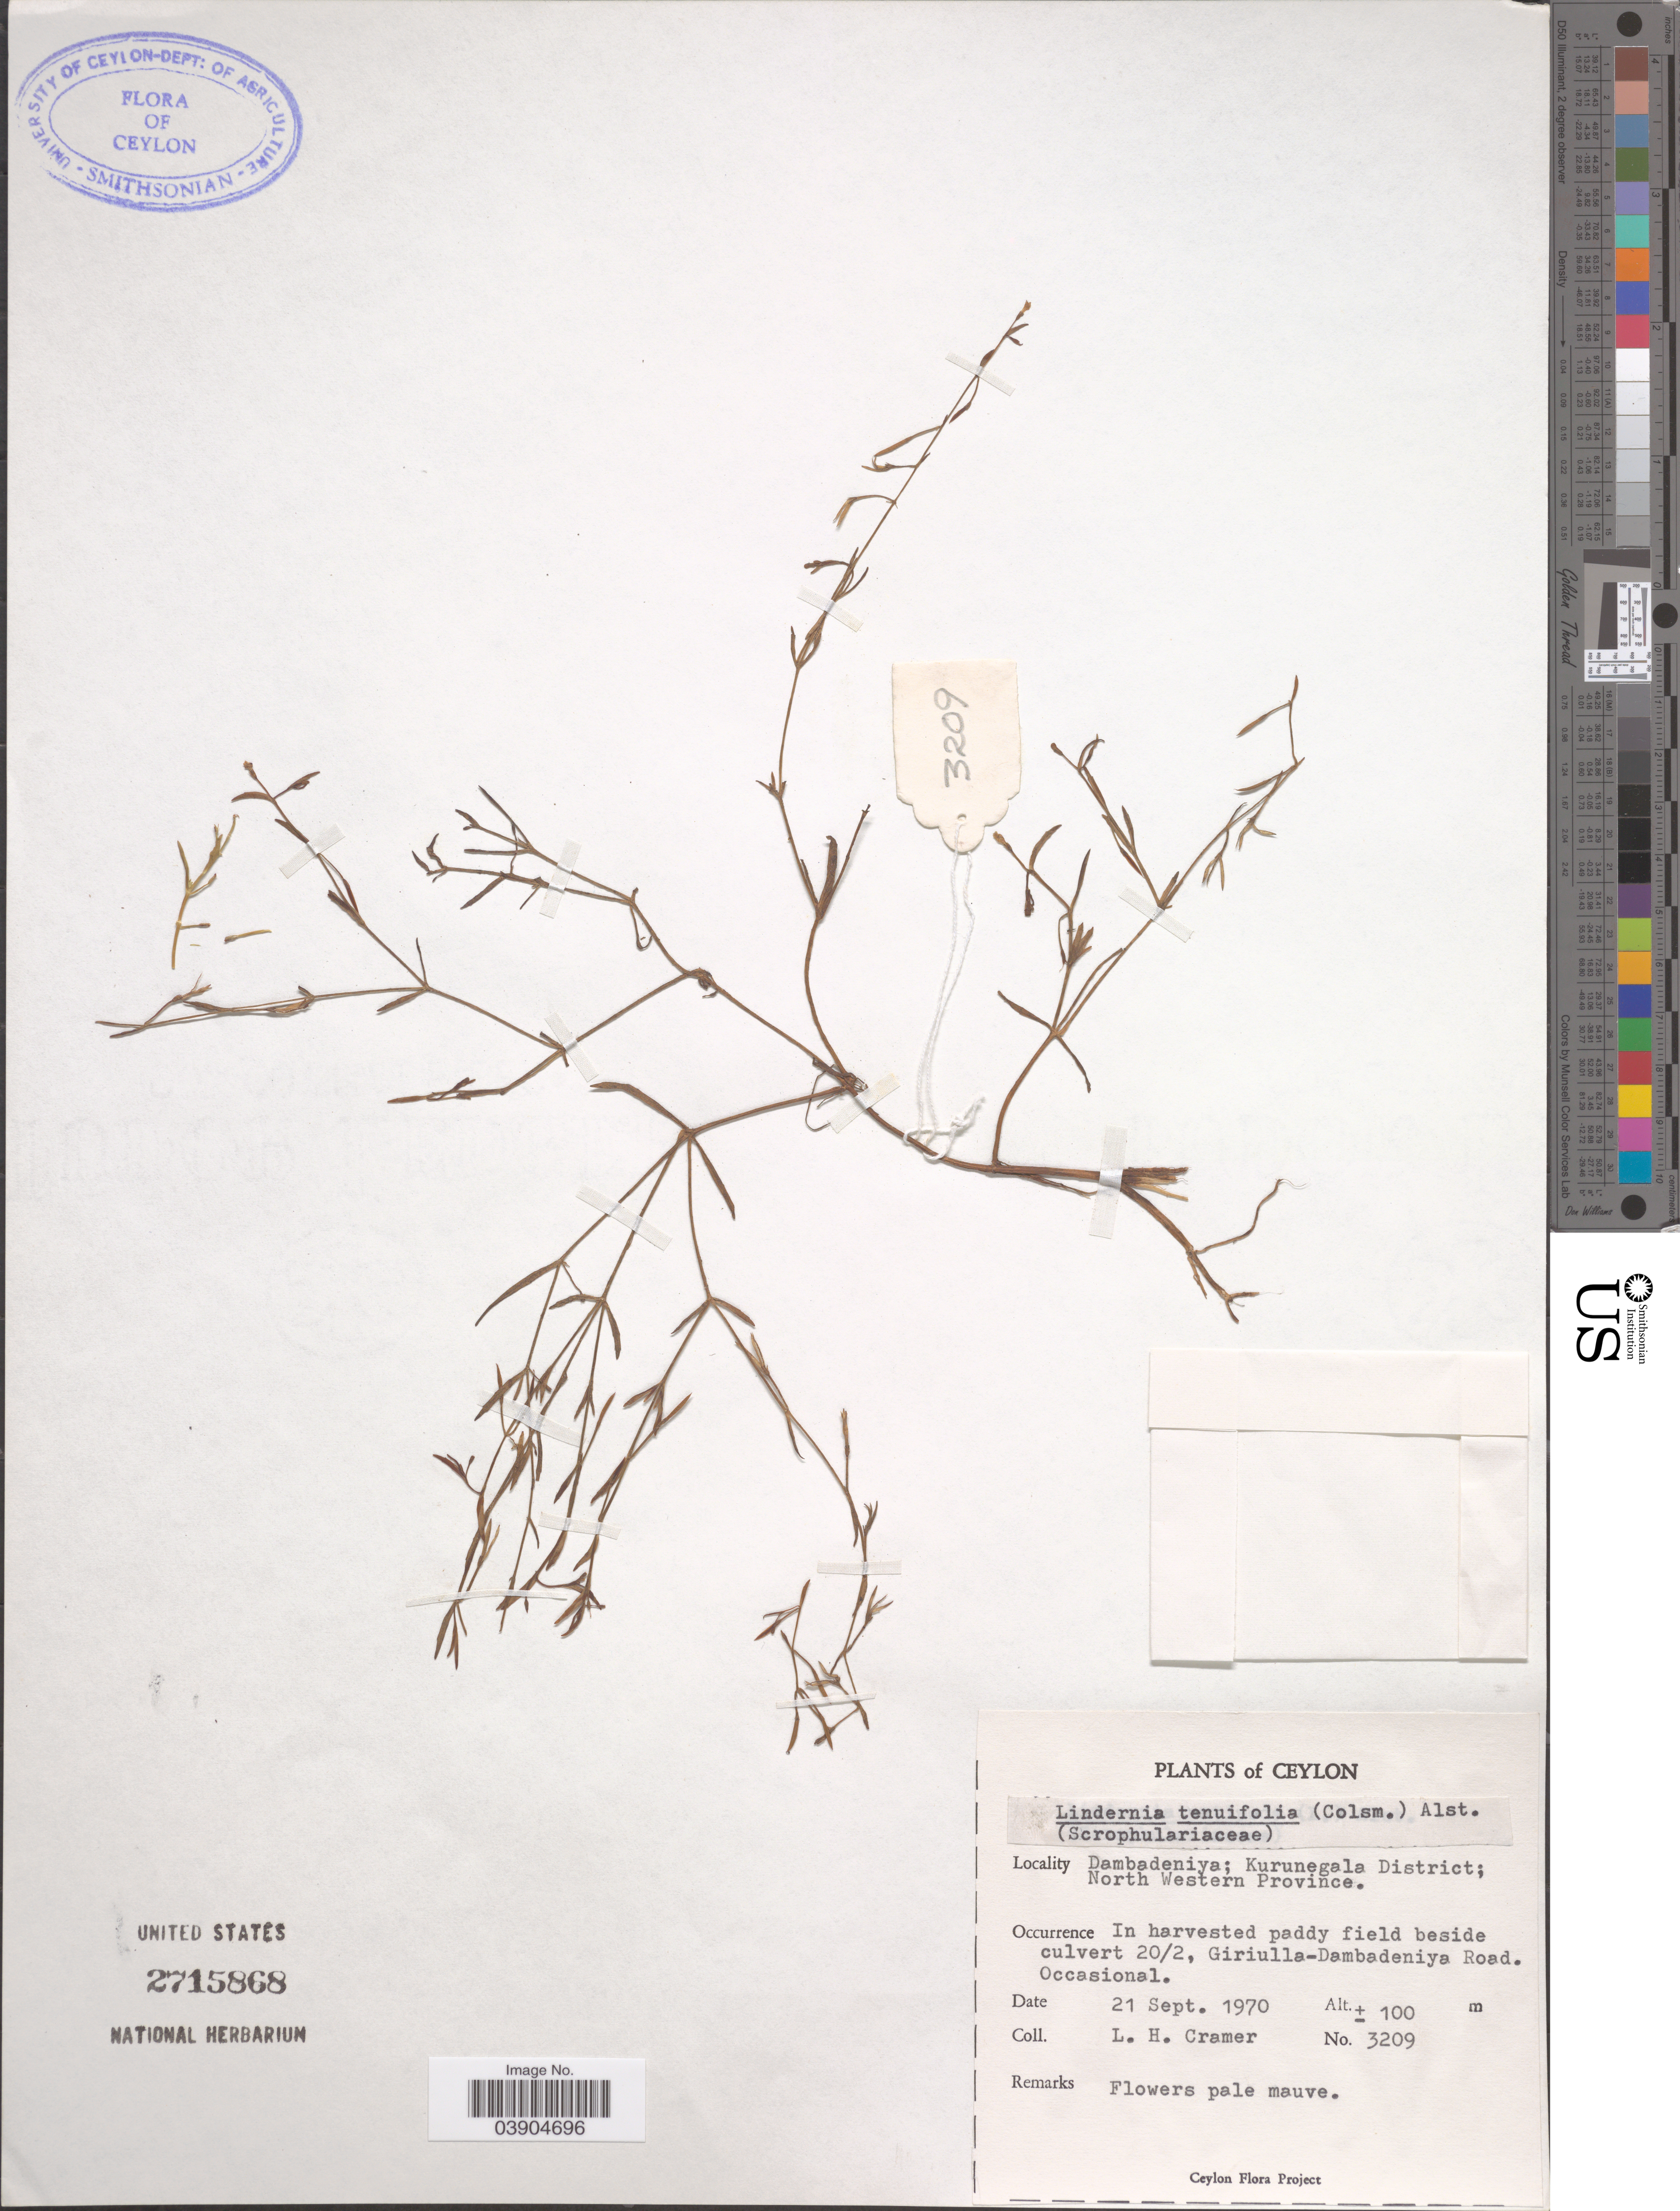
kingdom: Plantae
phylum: Tracheophyta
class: Magnoliopsida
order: Lamiales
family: Linderniaceae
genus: Lindernia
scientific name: Lindernia tenuifolia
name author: (Colsm.) Alston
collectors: L. H. Cramer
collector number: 3209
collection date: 1970-09-21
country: Sri Lanka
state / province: North Western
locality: Ceylon. Dambadeniya; Kurunegala District. Beside culvert 20/2, Giriulla-Dambadeniya Road.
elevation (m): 100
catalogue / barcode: US 2715868